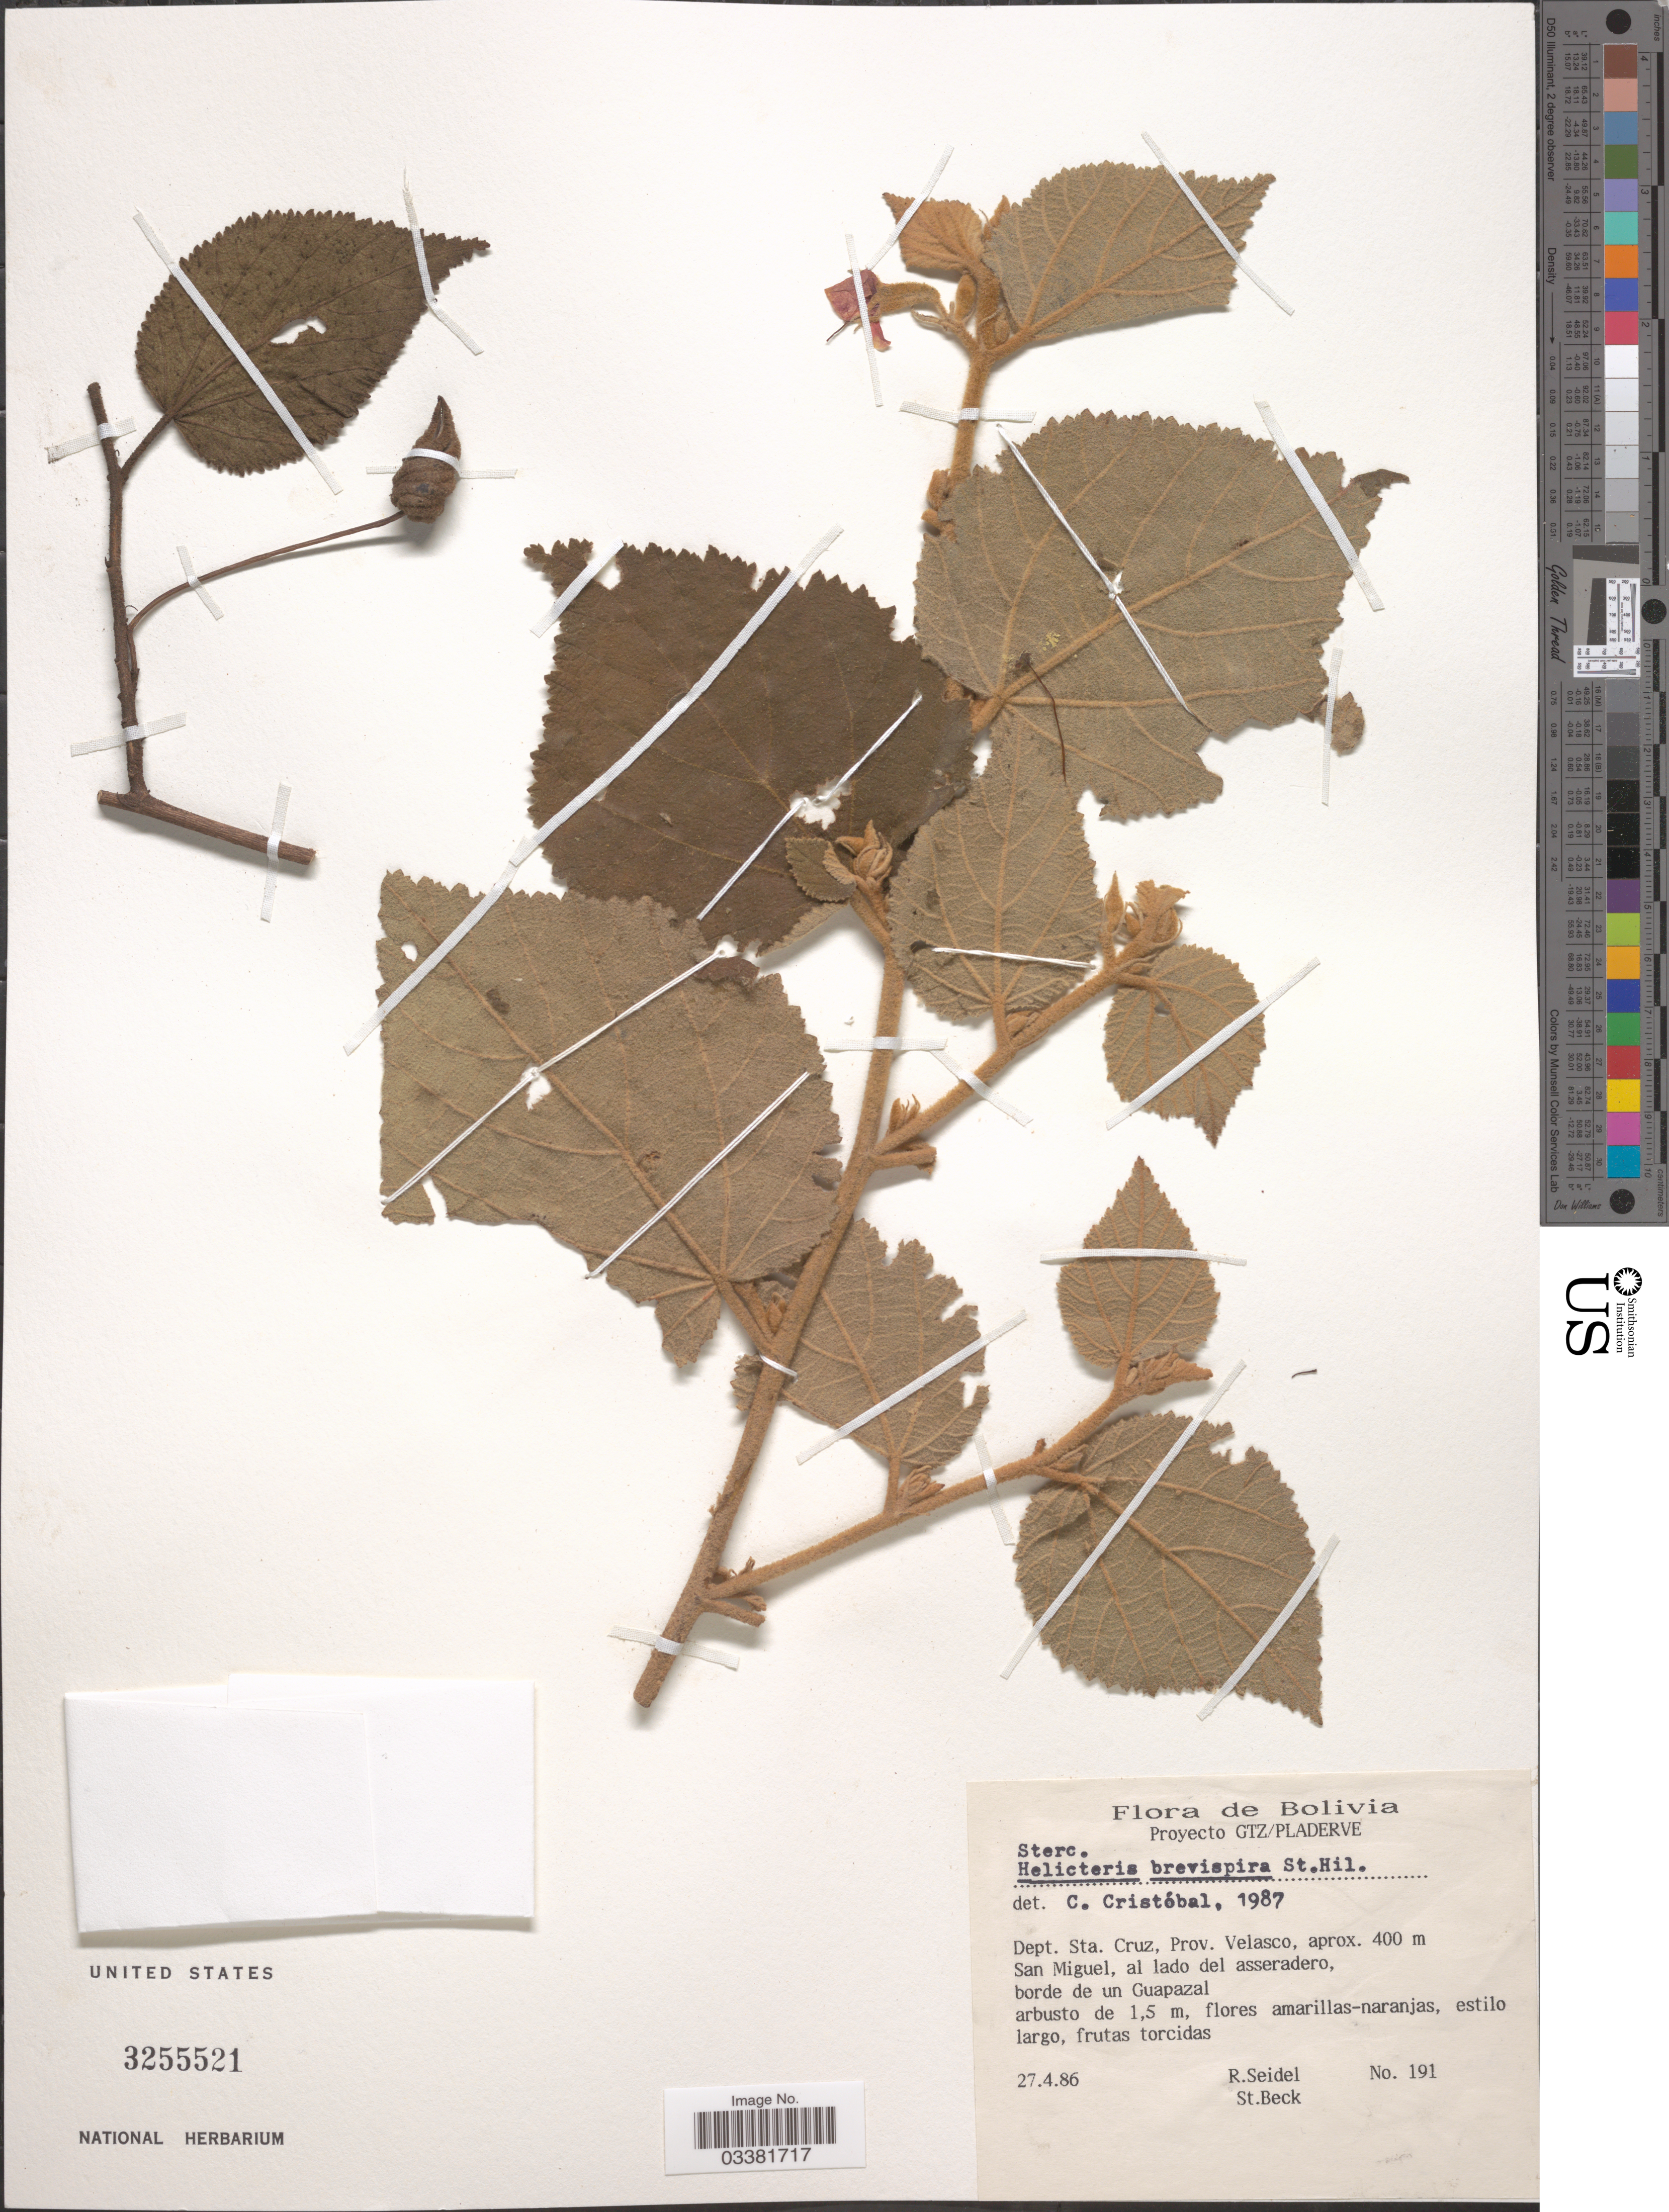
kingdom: Plantae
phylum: Tracheophyta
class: Magnoliopsida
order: Malvales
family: Malvaceae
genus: Helicteres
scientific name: Helicteres brevispira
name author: A. St.-Hil.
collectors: R. Seidel & S. G. Beck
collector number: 191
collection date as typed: Transcribed d/m/y: 27/4/86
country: Bolivia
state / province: Santa Cruz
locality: Dept. Sta. Cruz, Prov. Velasco, aprox. 400 m San Miguel, al lado del asseradero, borde de un Guapazal.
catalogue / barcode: US 3255521